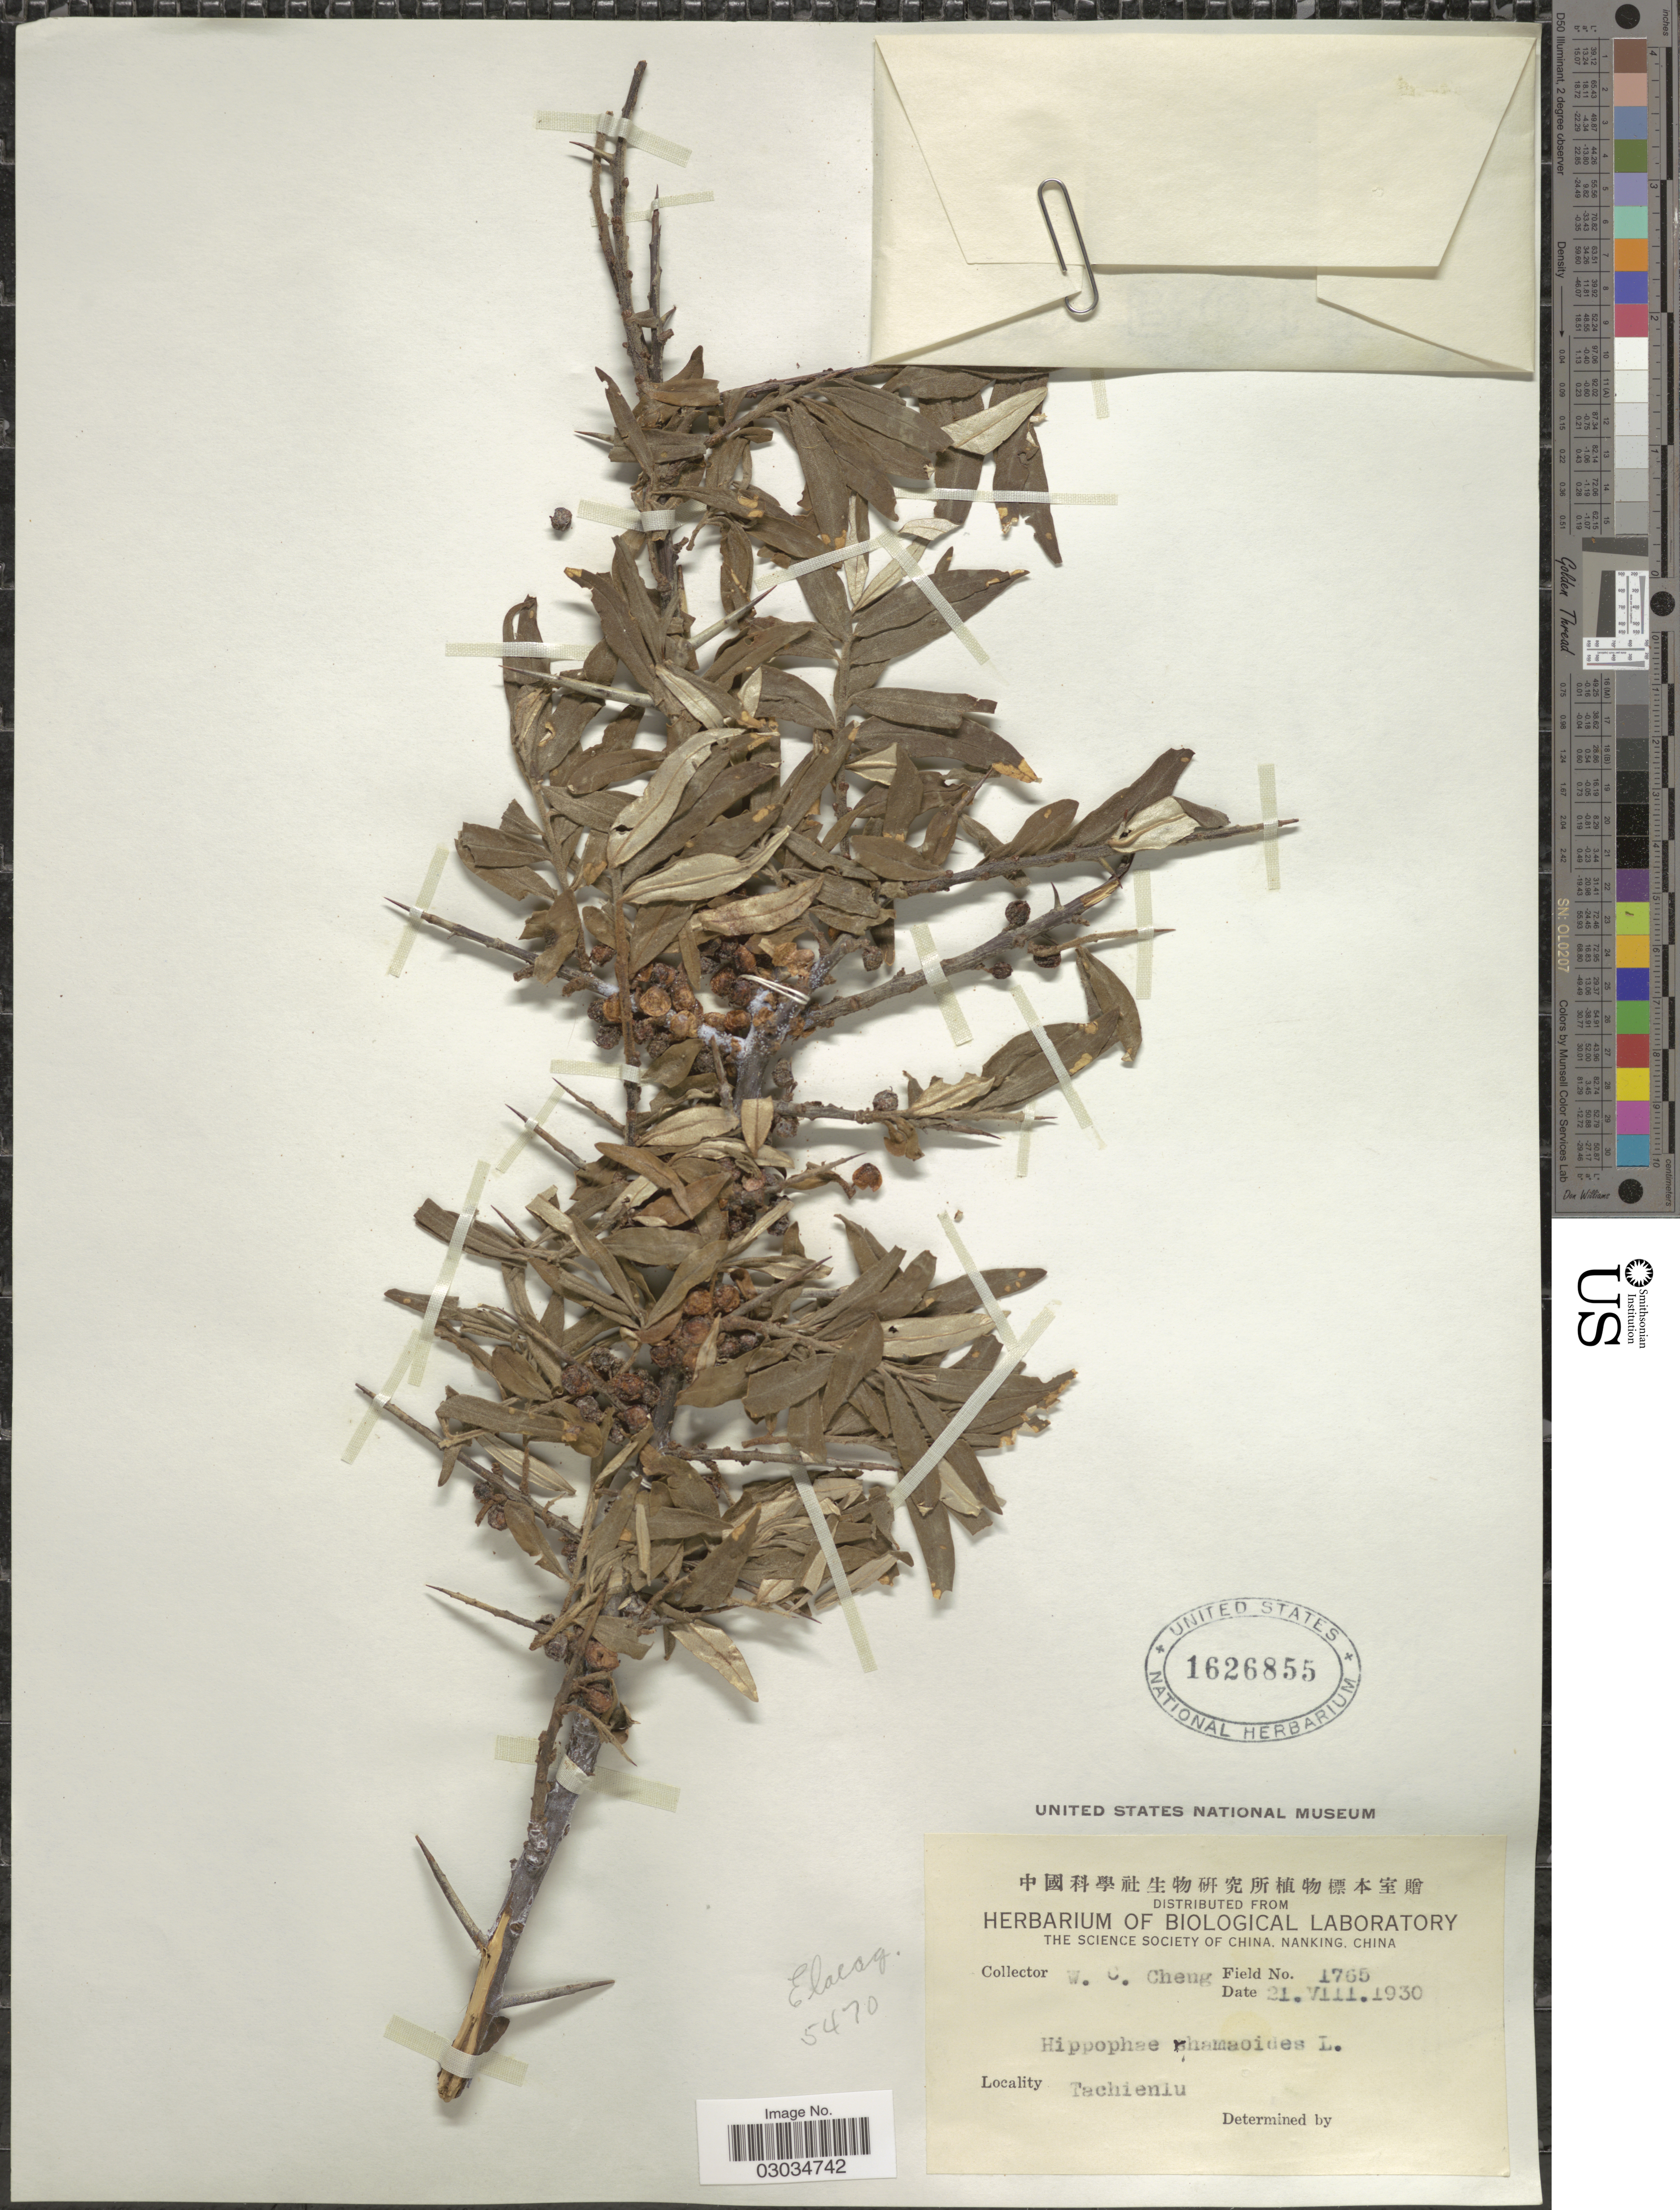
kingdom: Plantae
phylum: Tracheophyta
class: Magnoliopsida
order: Rosales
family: Elaeagnaceae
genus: Hippophae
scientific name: Hippophae rhamnoides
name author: L.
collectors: W. C. Cheng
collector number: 1765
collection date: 1930-08-21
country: China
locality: Tachienlu.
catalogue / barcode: US 1626855